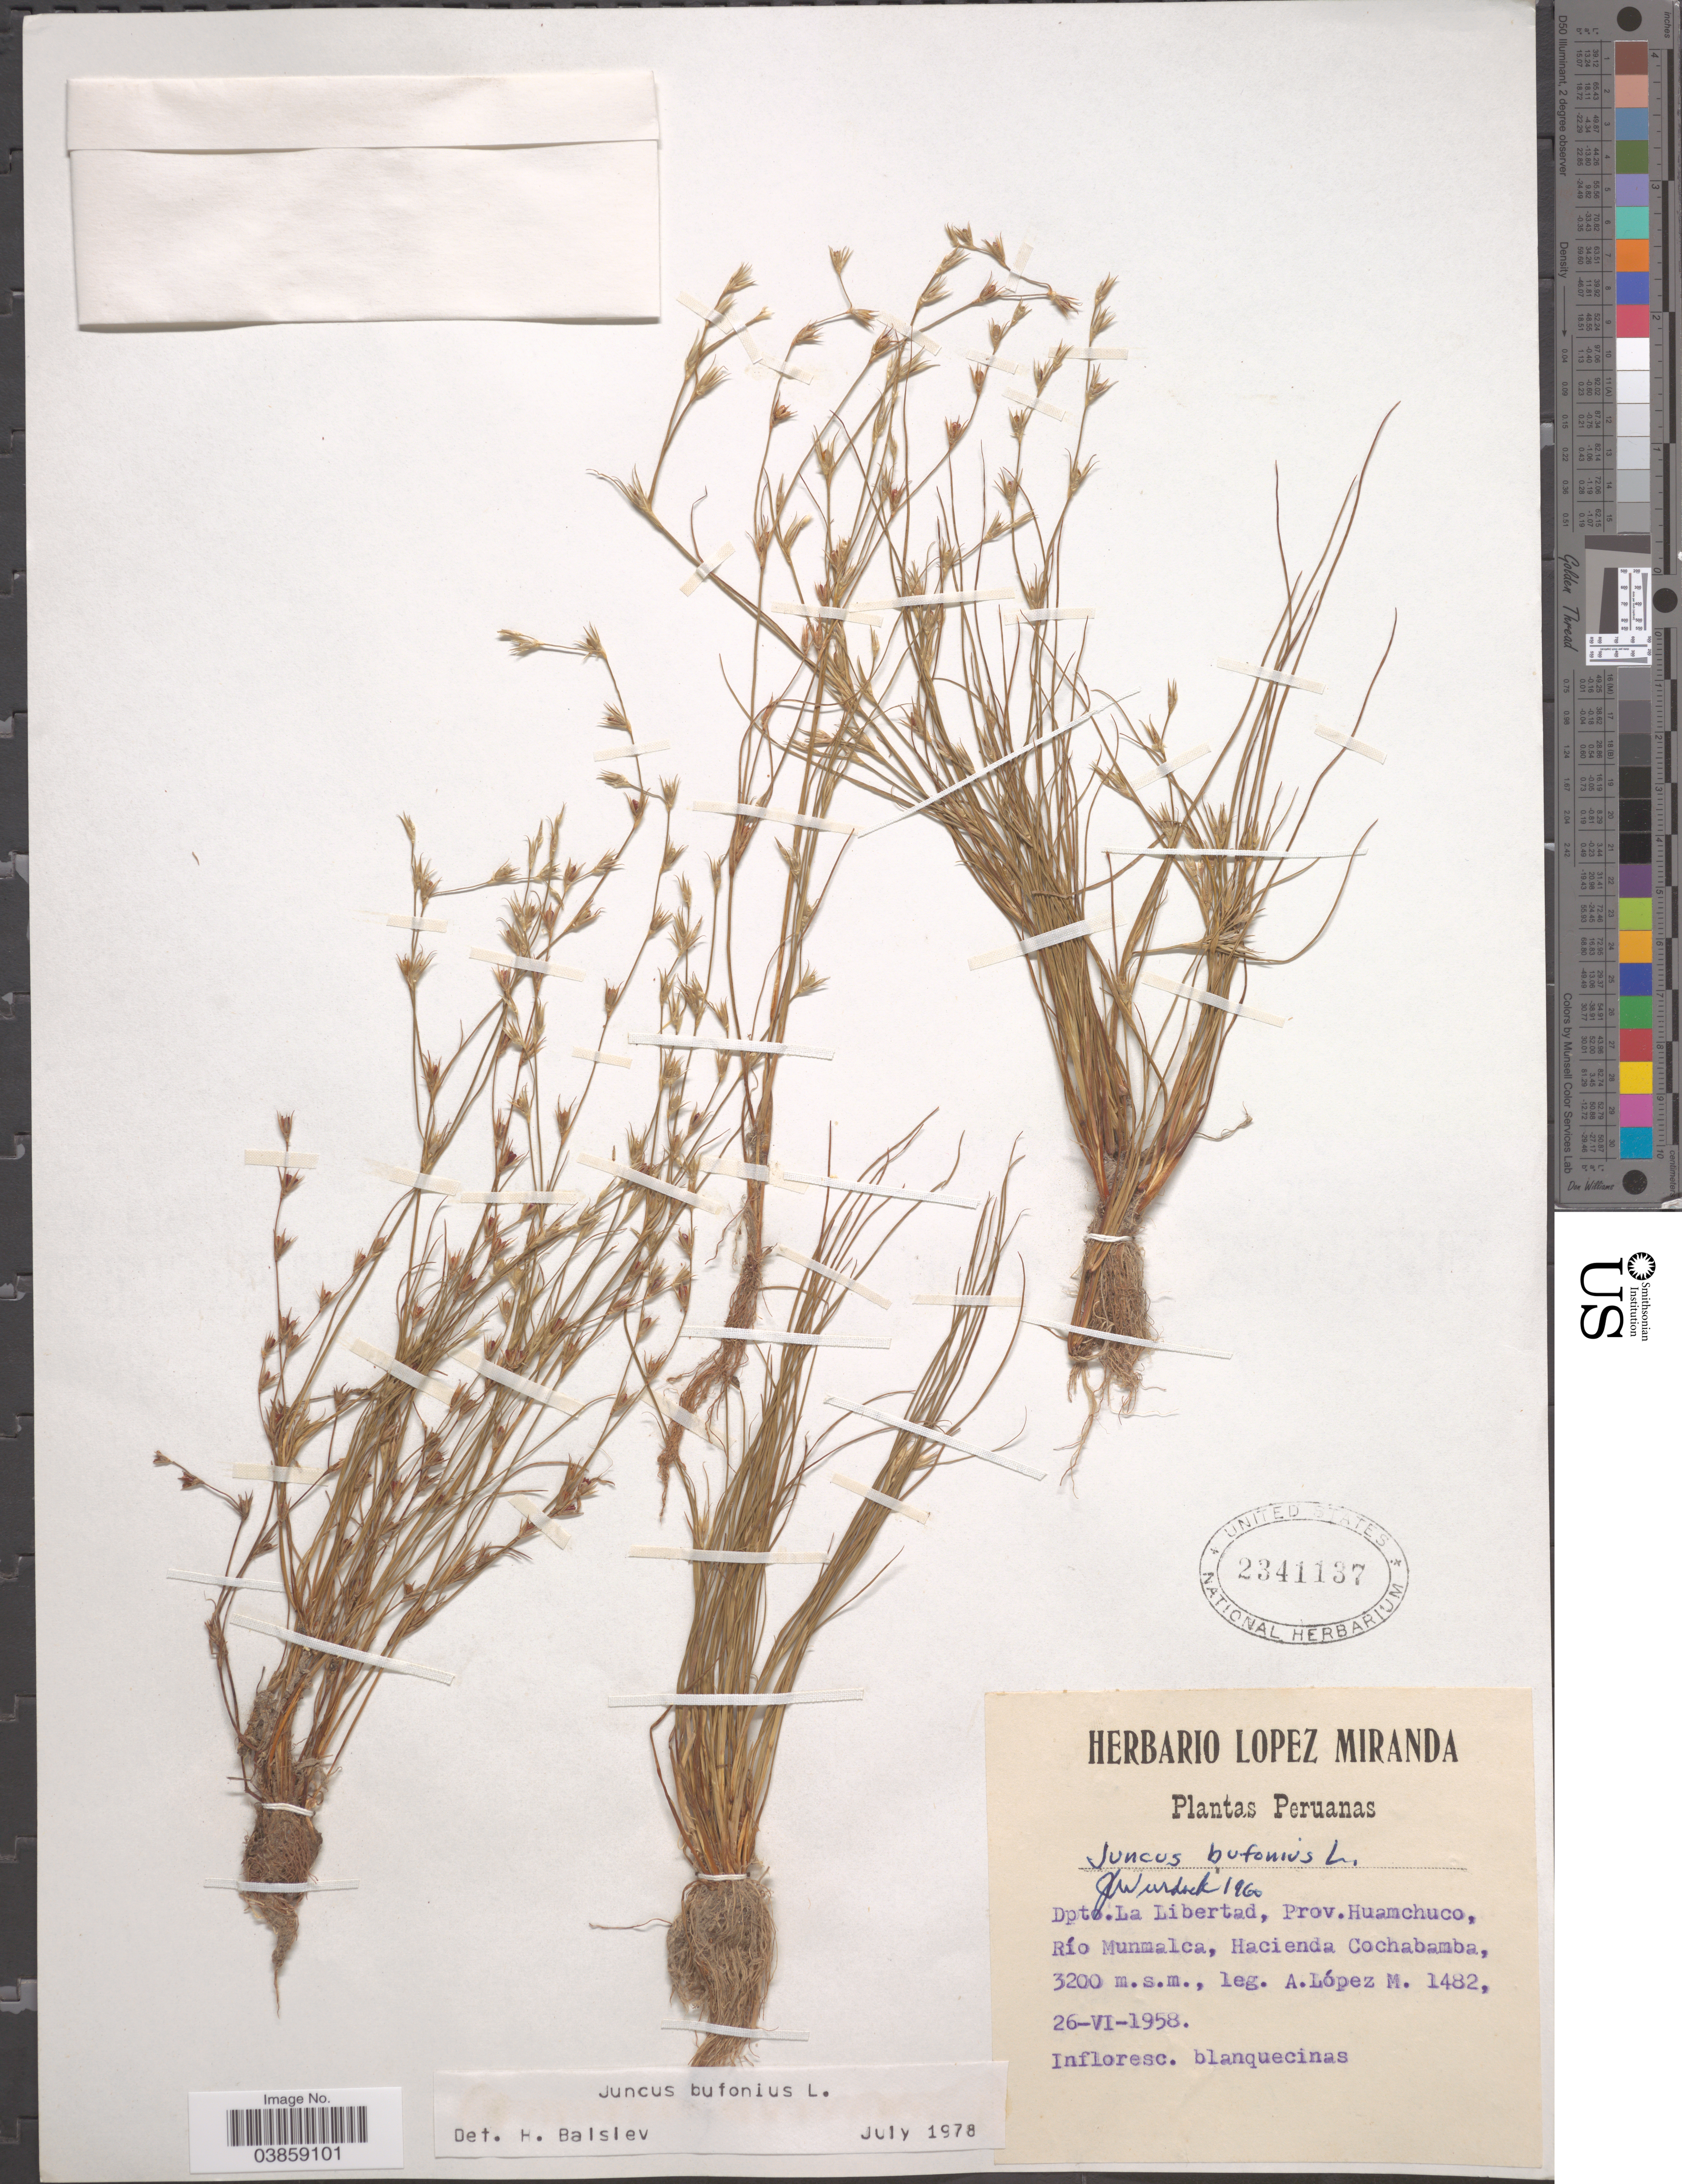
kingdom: Plantae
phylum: Tracheophyta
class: Liliopsida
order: Poales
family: Juncaceae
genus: Juncus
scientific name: Juncus bufonius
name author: L.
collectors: A. López M.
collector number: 1482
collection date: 1958-06-26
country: Peru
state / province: La Libertad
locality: Dpto. La Libertad, Prov. Huamchuco, Río Munmalca, Hacienda Cochabamba.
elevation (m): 3200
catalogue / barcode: US 2341137